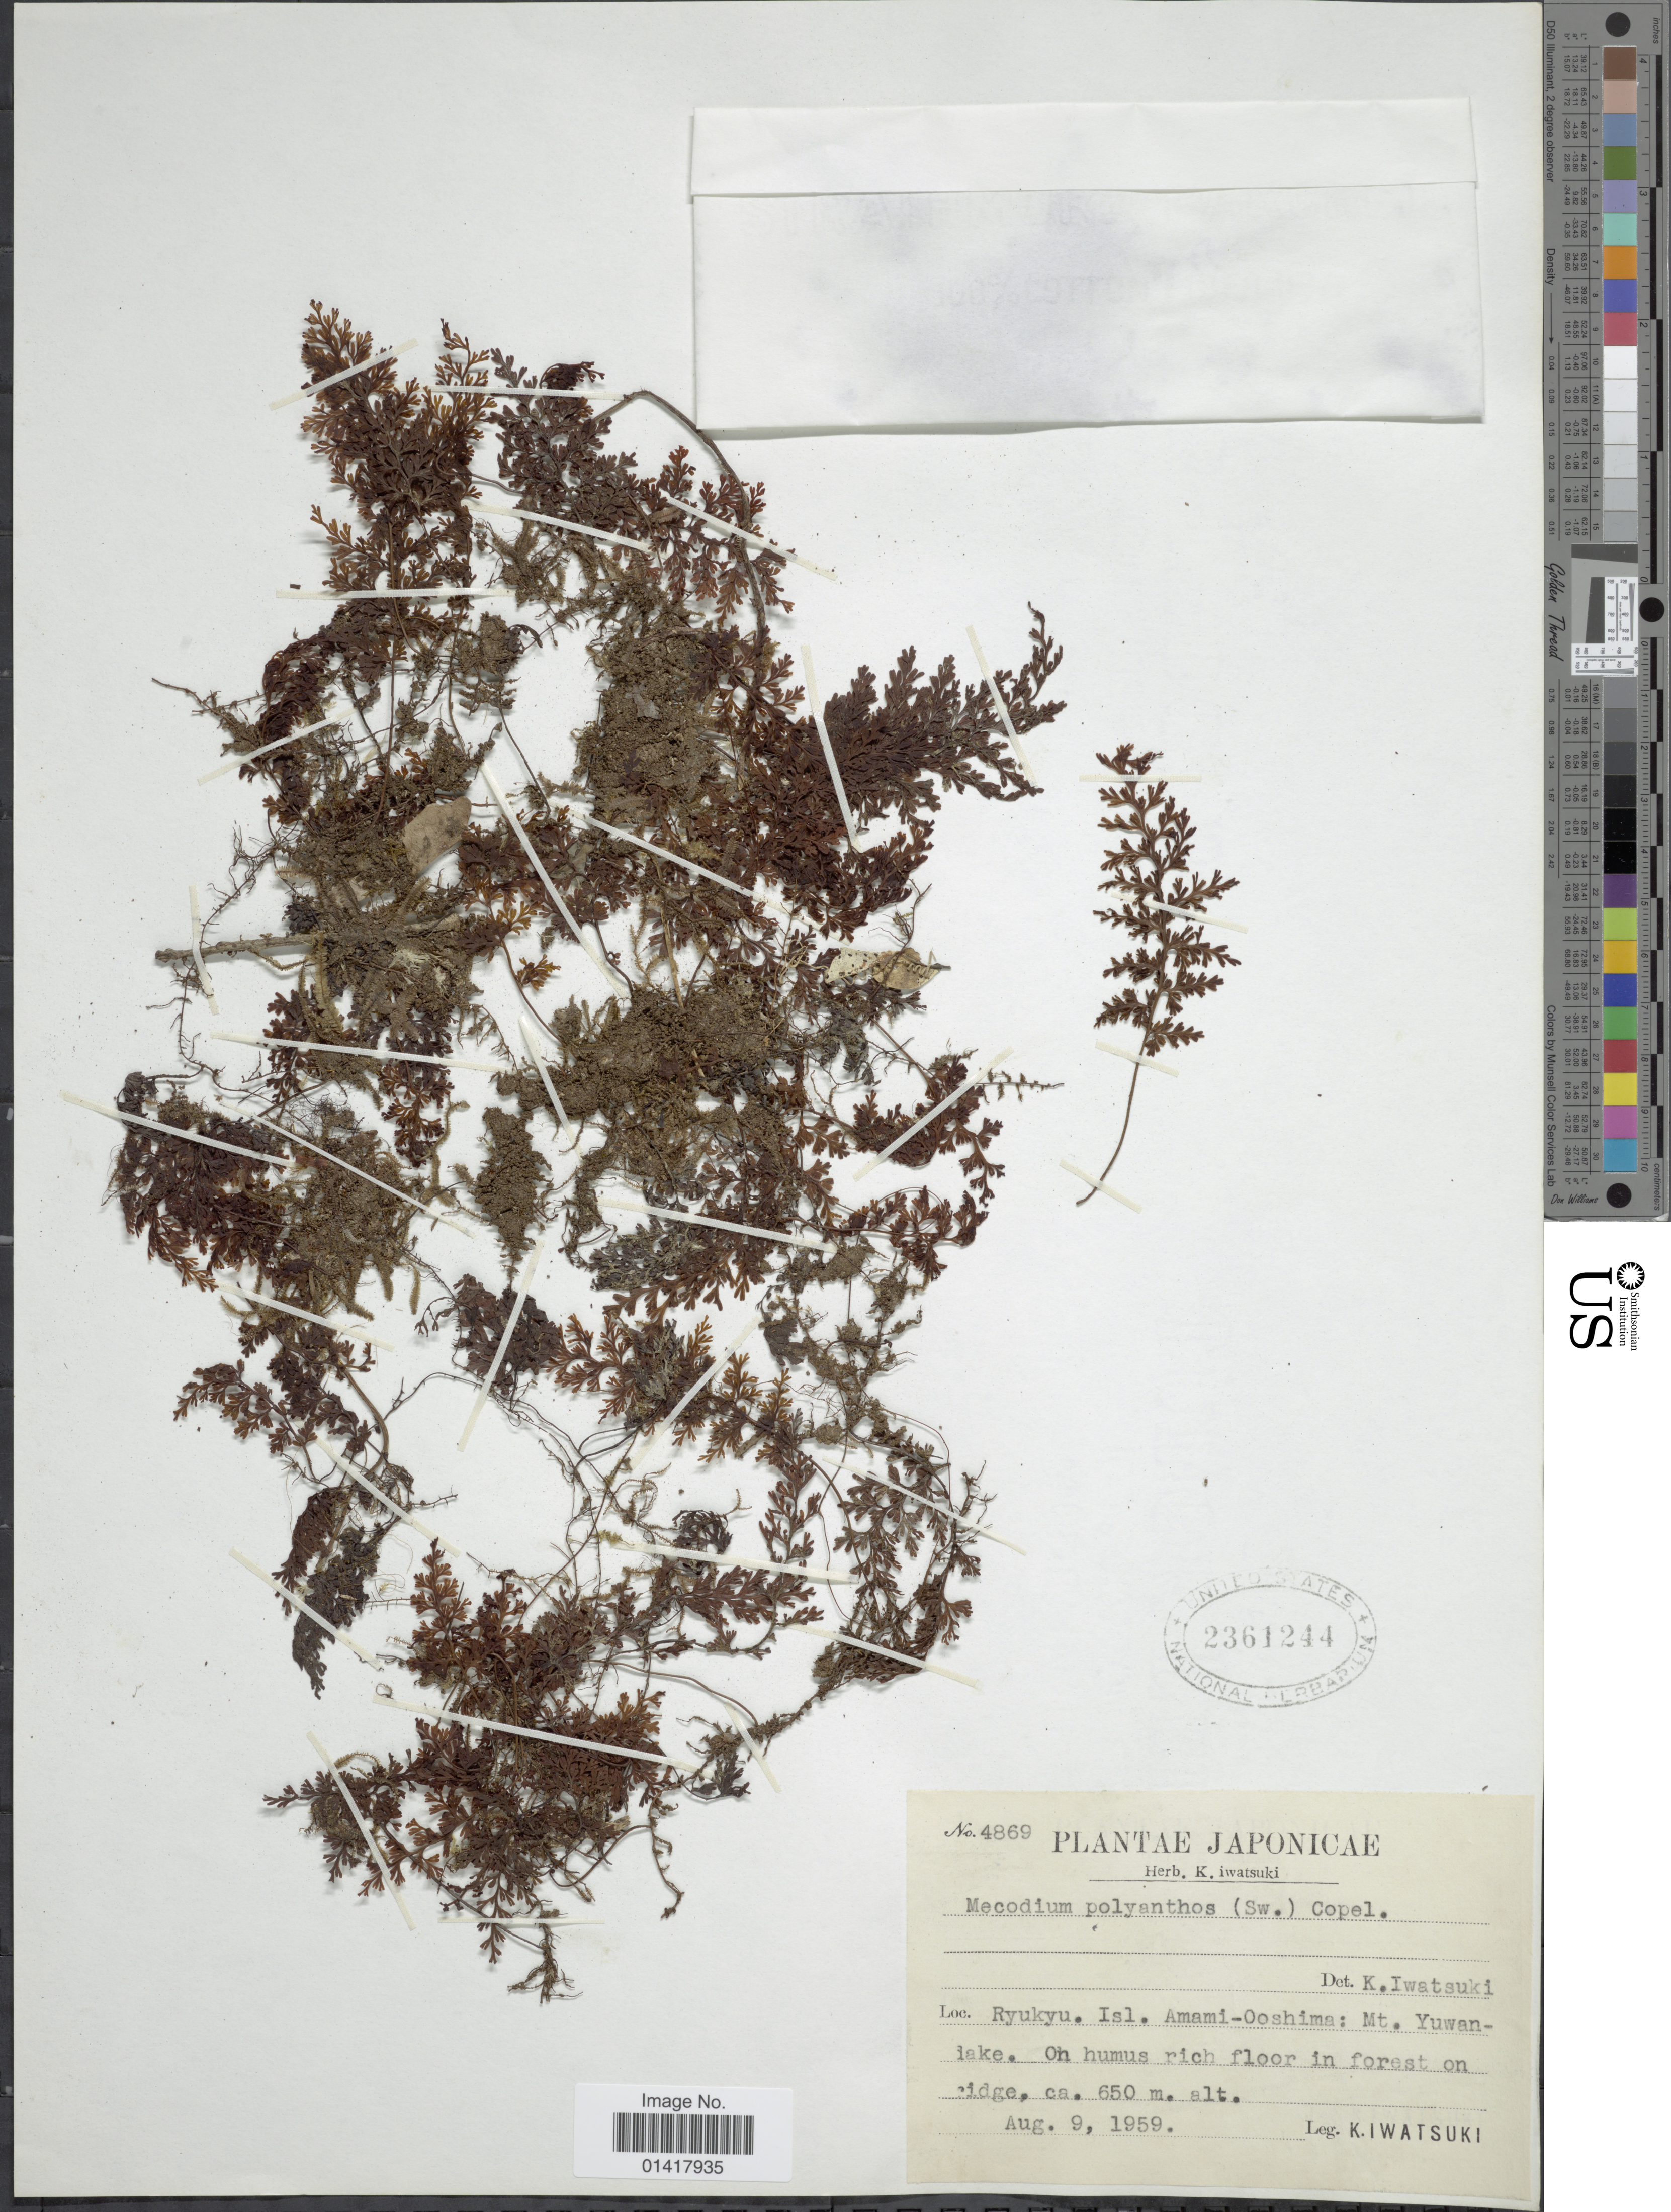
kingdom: Plantae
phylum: Tracheophyta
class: Polypodiopsida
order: Hymenophyllales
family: Hymenophyllaceae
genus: Hymenophyllum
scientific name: Hymenophyllum polyanthos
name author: (Sw.) Sw.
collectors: K. Iwatsuki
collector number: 4869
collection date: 1959-09-08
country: Japan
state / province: Okinawa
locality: Ryuku. Isl. Amami-OOshima: Mt. Yuwanlake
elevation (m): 650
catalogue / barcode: US 2361244